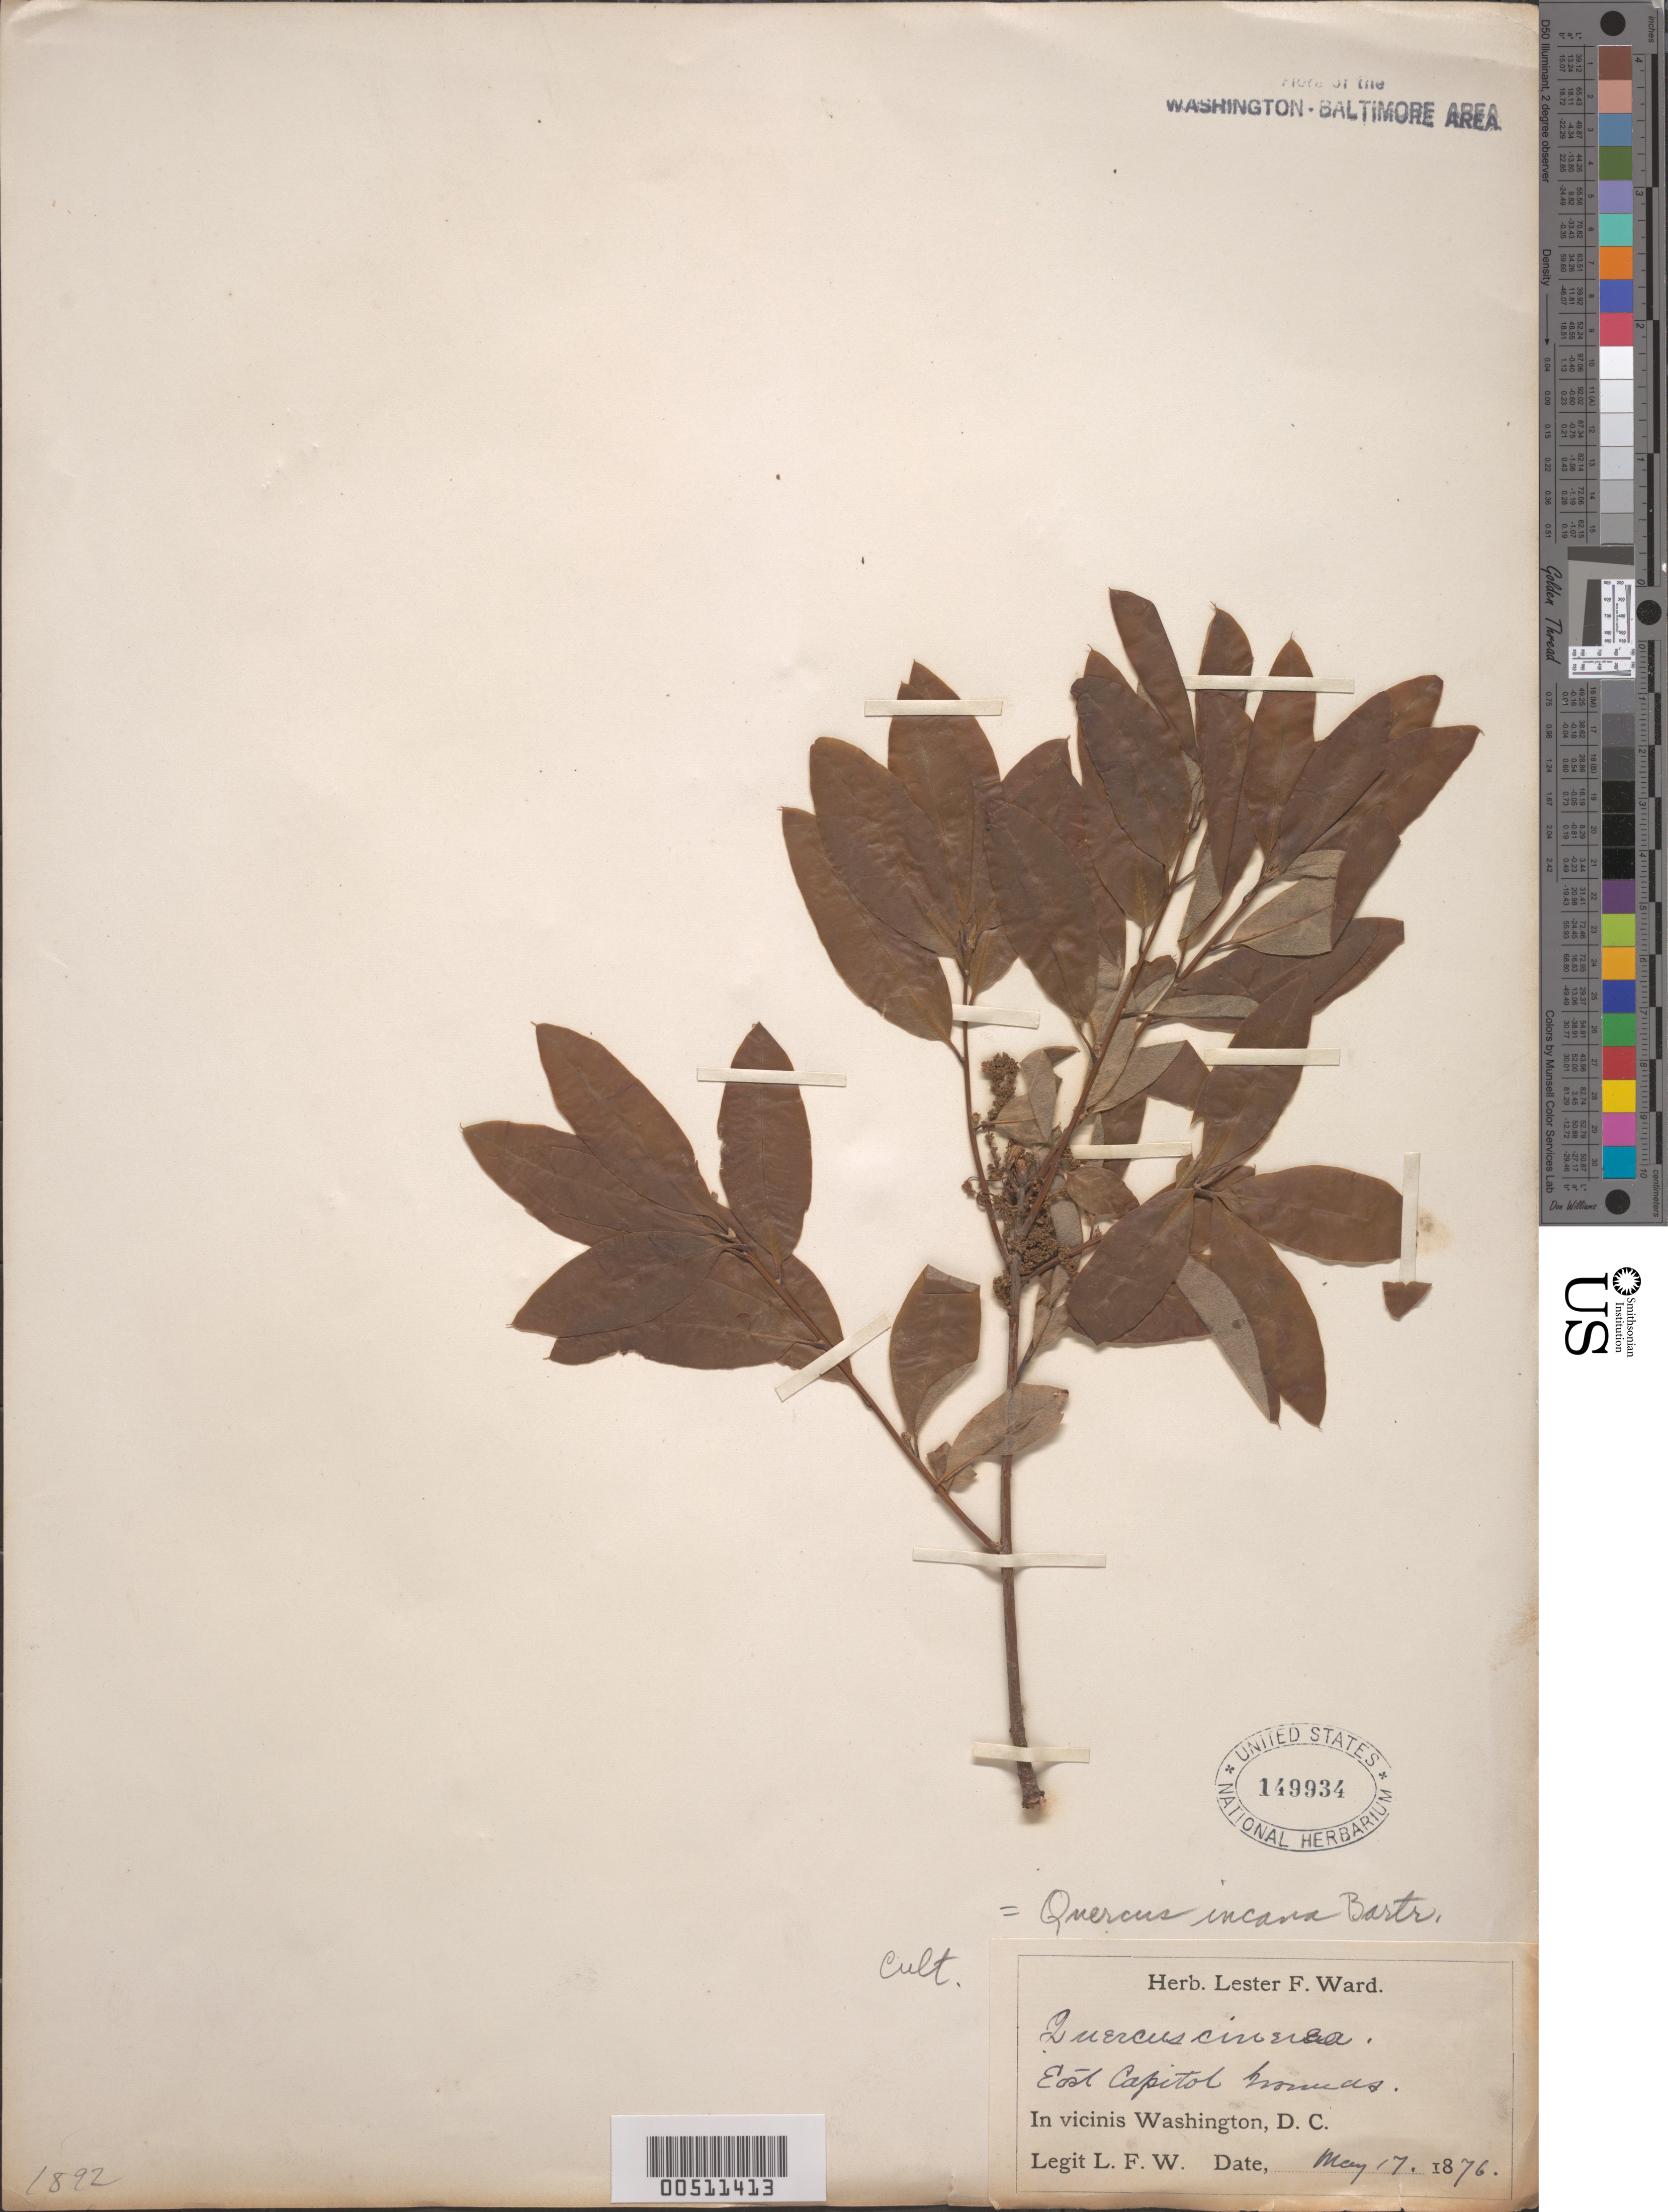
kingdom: Plantae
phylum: Tracheophyta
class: Magnoliopsida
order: Fagales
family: Fagaceae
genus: Quercus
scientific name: Quercus incana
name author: W. Bartram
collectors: L. F. Ward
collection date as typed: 17 May 1876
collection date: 1876-05-17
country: United States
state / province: District of Columbia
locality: East Capitol Houses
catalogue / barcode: US 149934